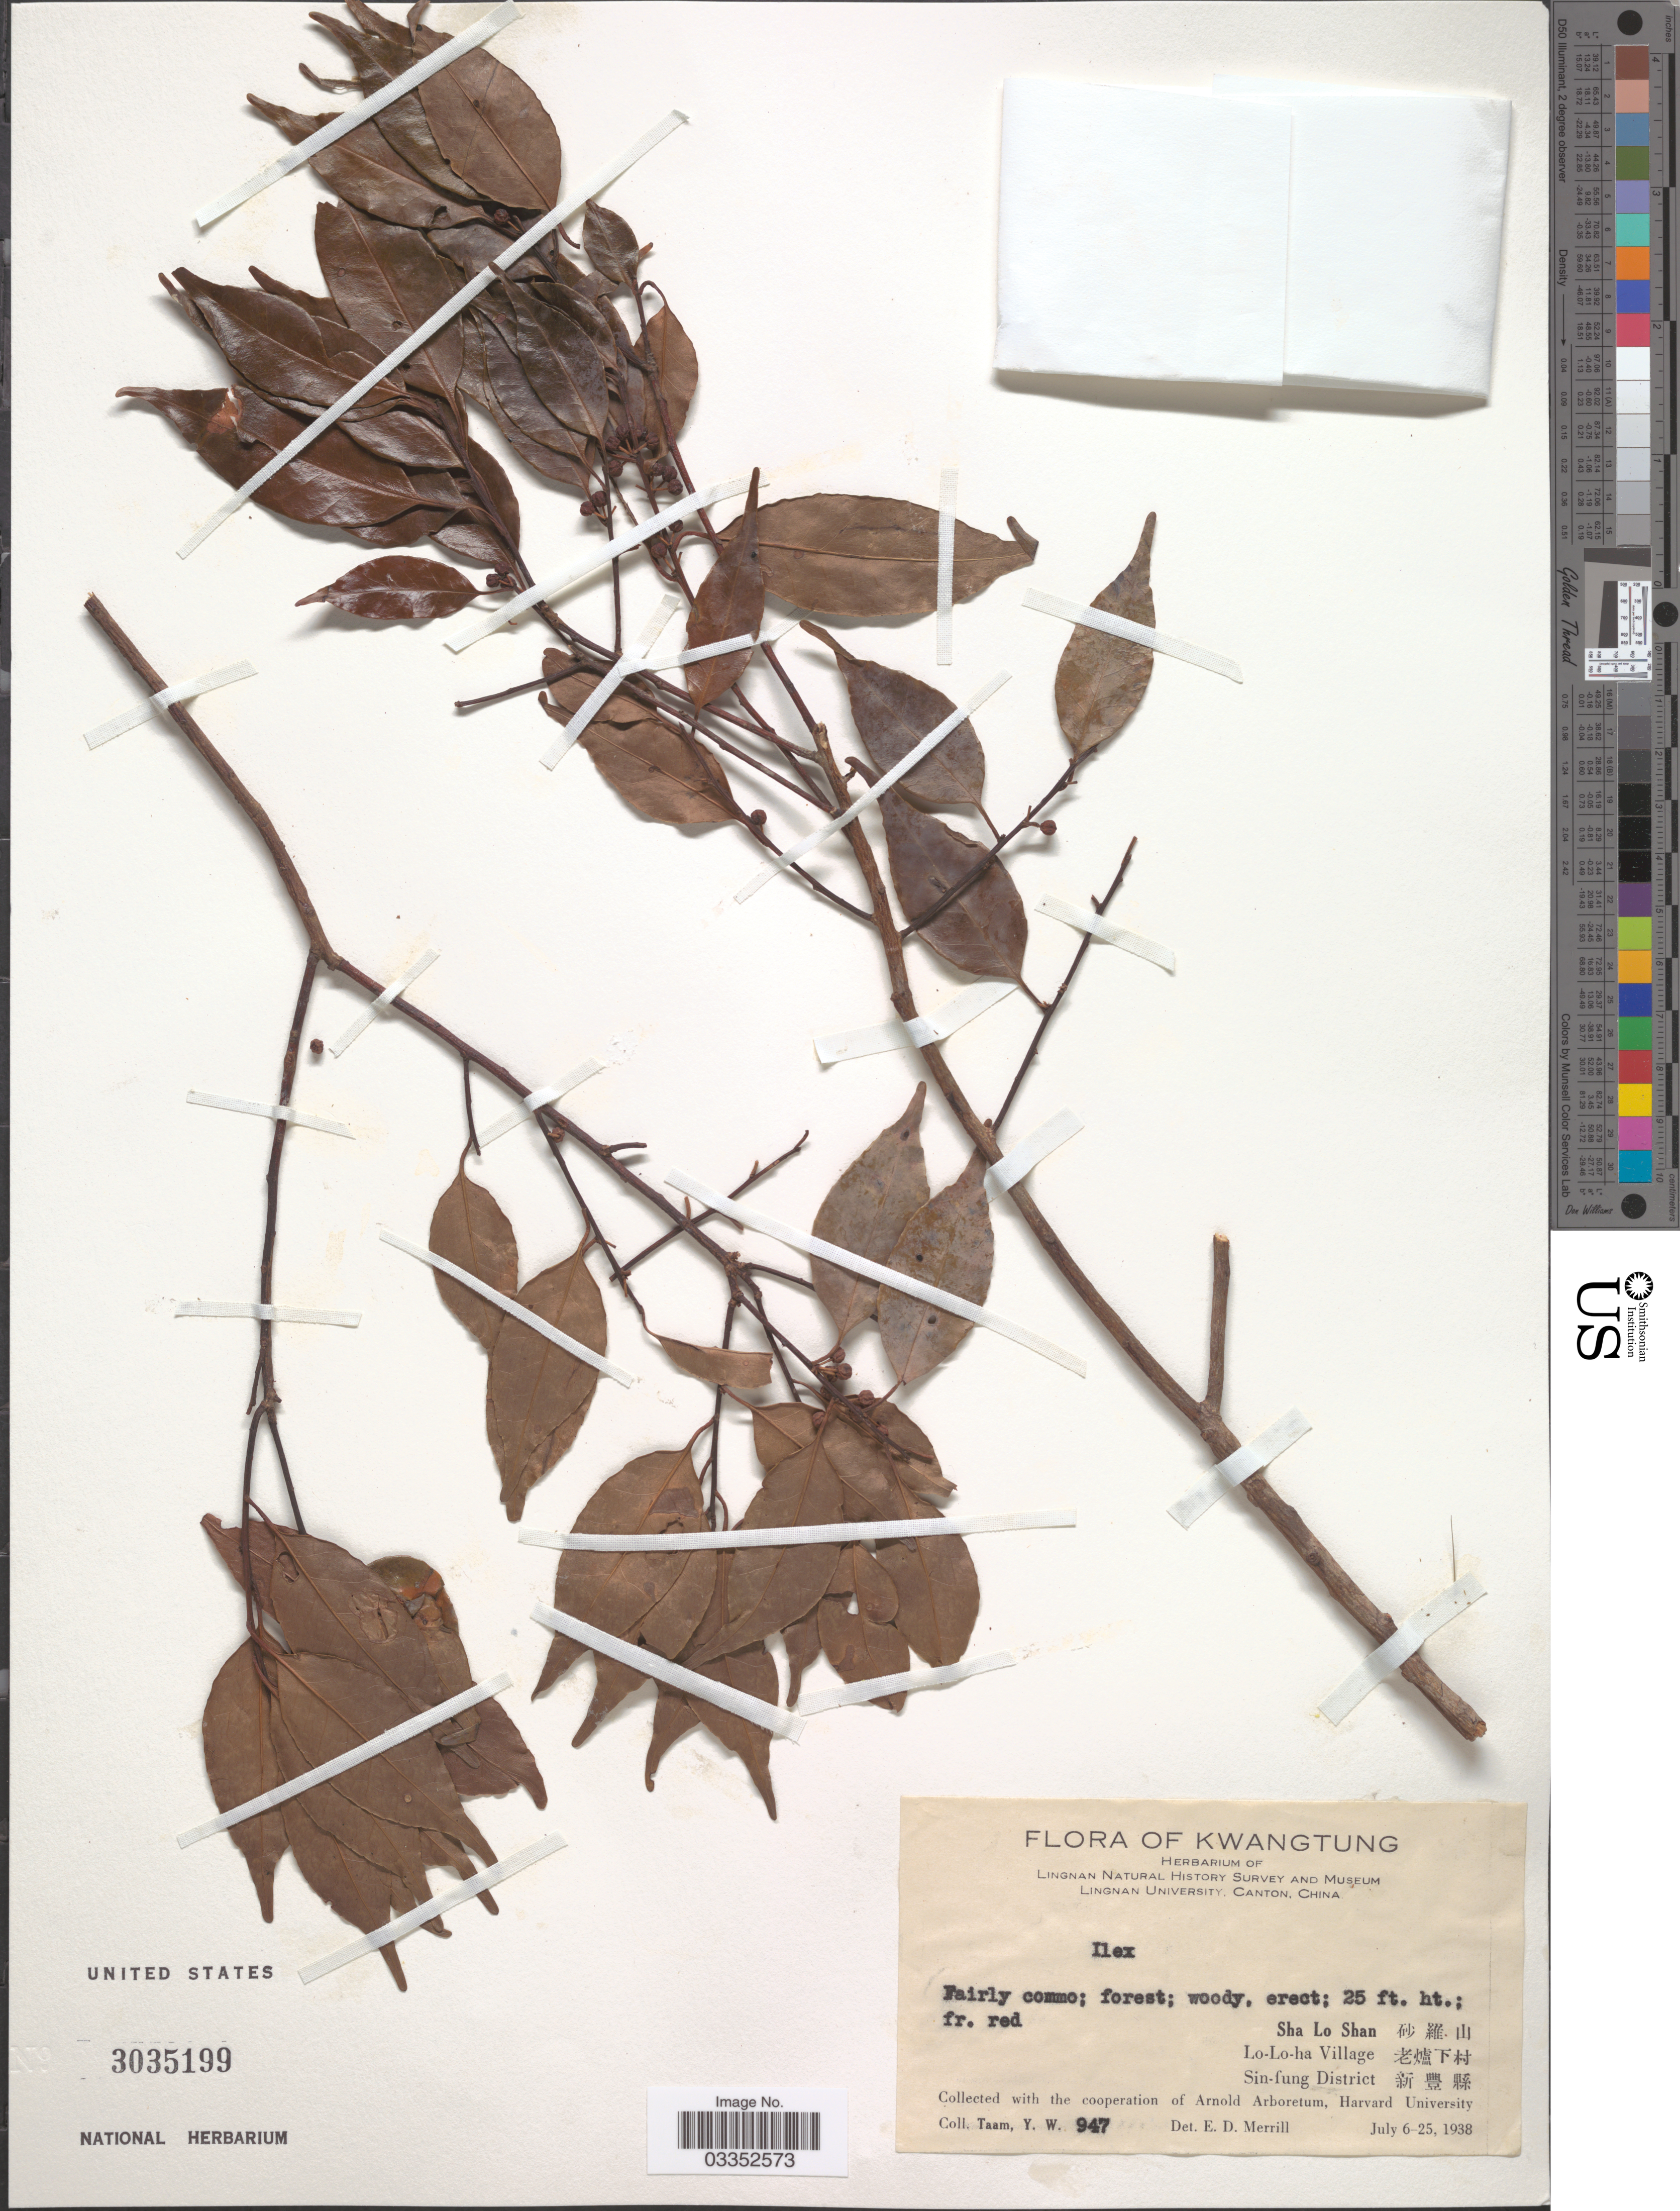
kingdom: Plantae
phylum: Tracheophyta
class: Magnoliopsida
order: Aquifoliales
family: Aquifoliaceae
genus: Ilex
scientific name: Ilex sp.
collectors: Y. W. Taam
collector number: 947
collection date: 1938-07-06/1938-07-25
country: China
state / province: Guangdong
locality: Kwangtung, Sha Lo Shan X, Lo-Lo-ha Village X, Sin-fung District X.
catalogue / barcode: US 3035199